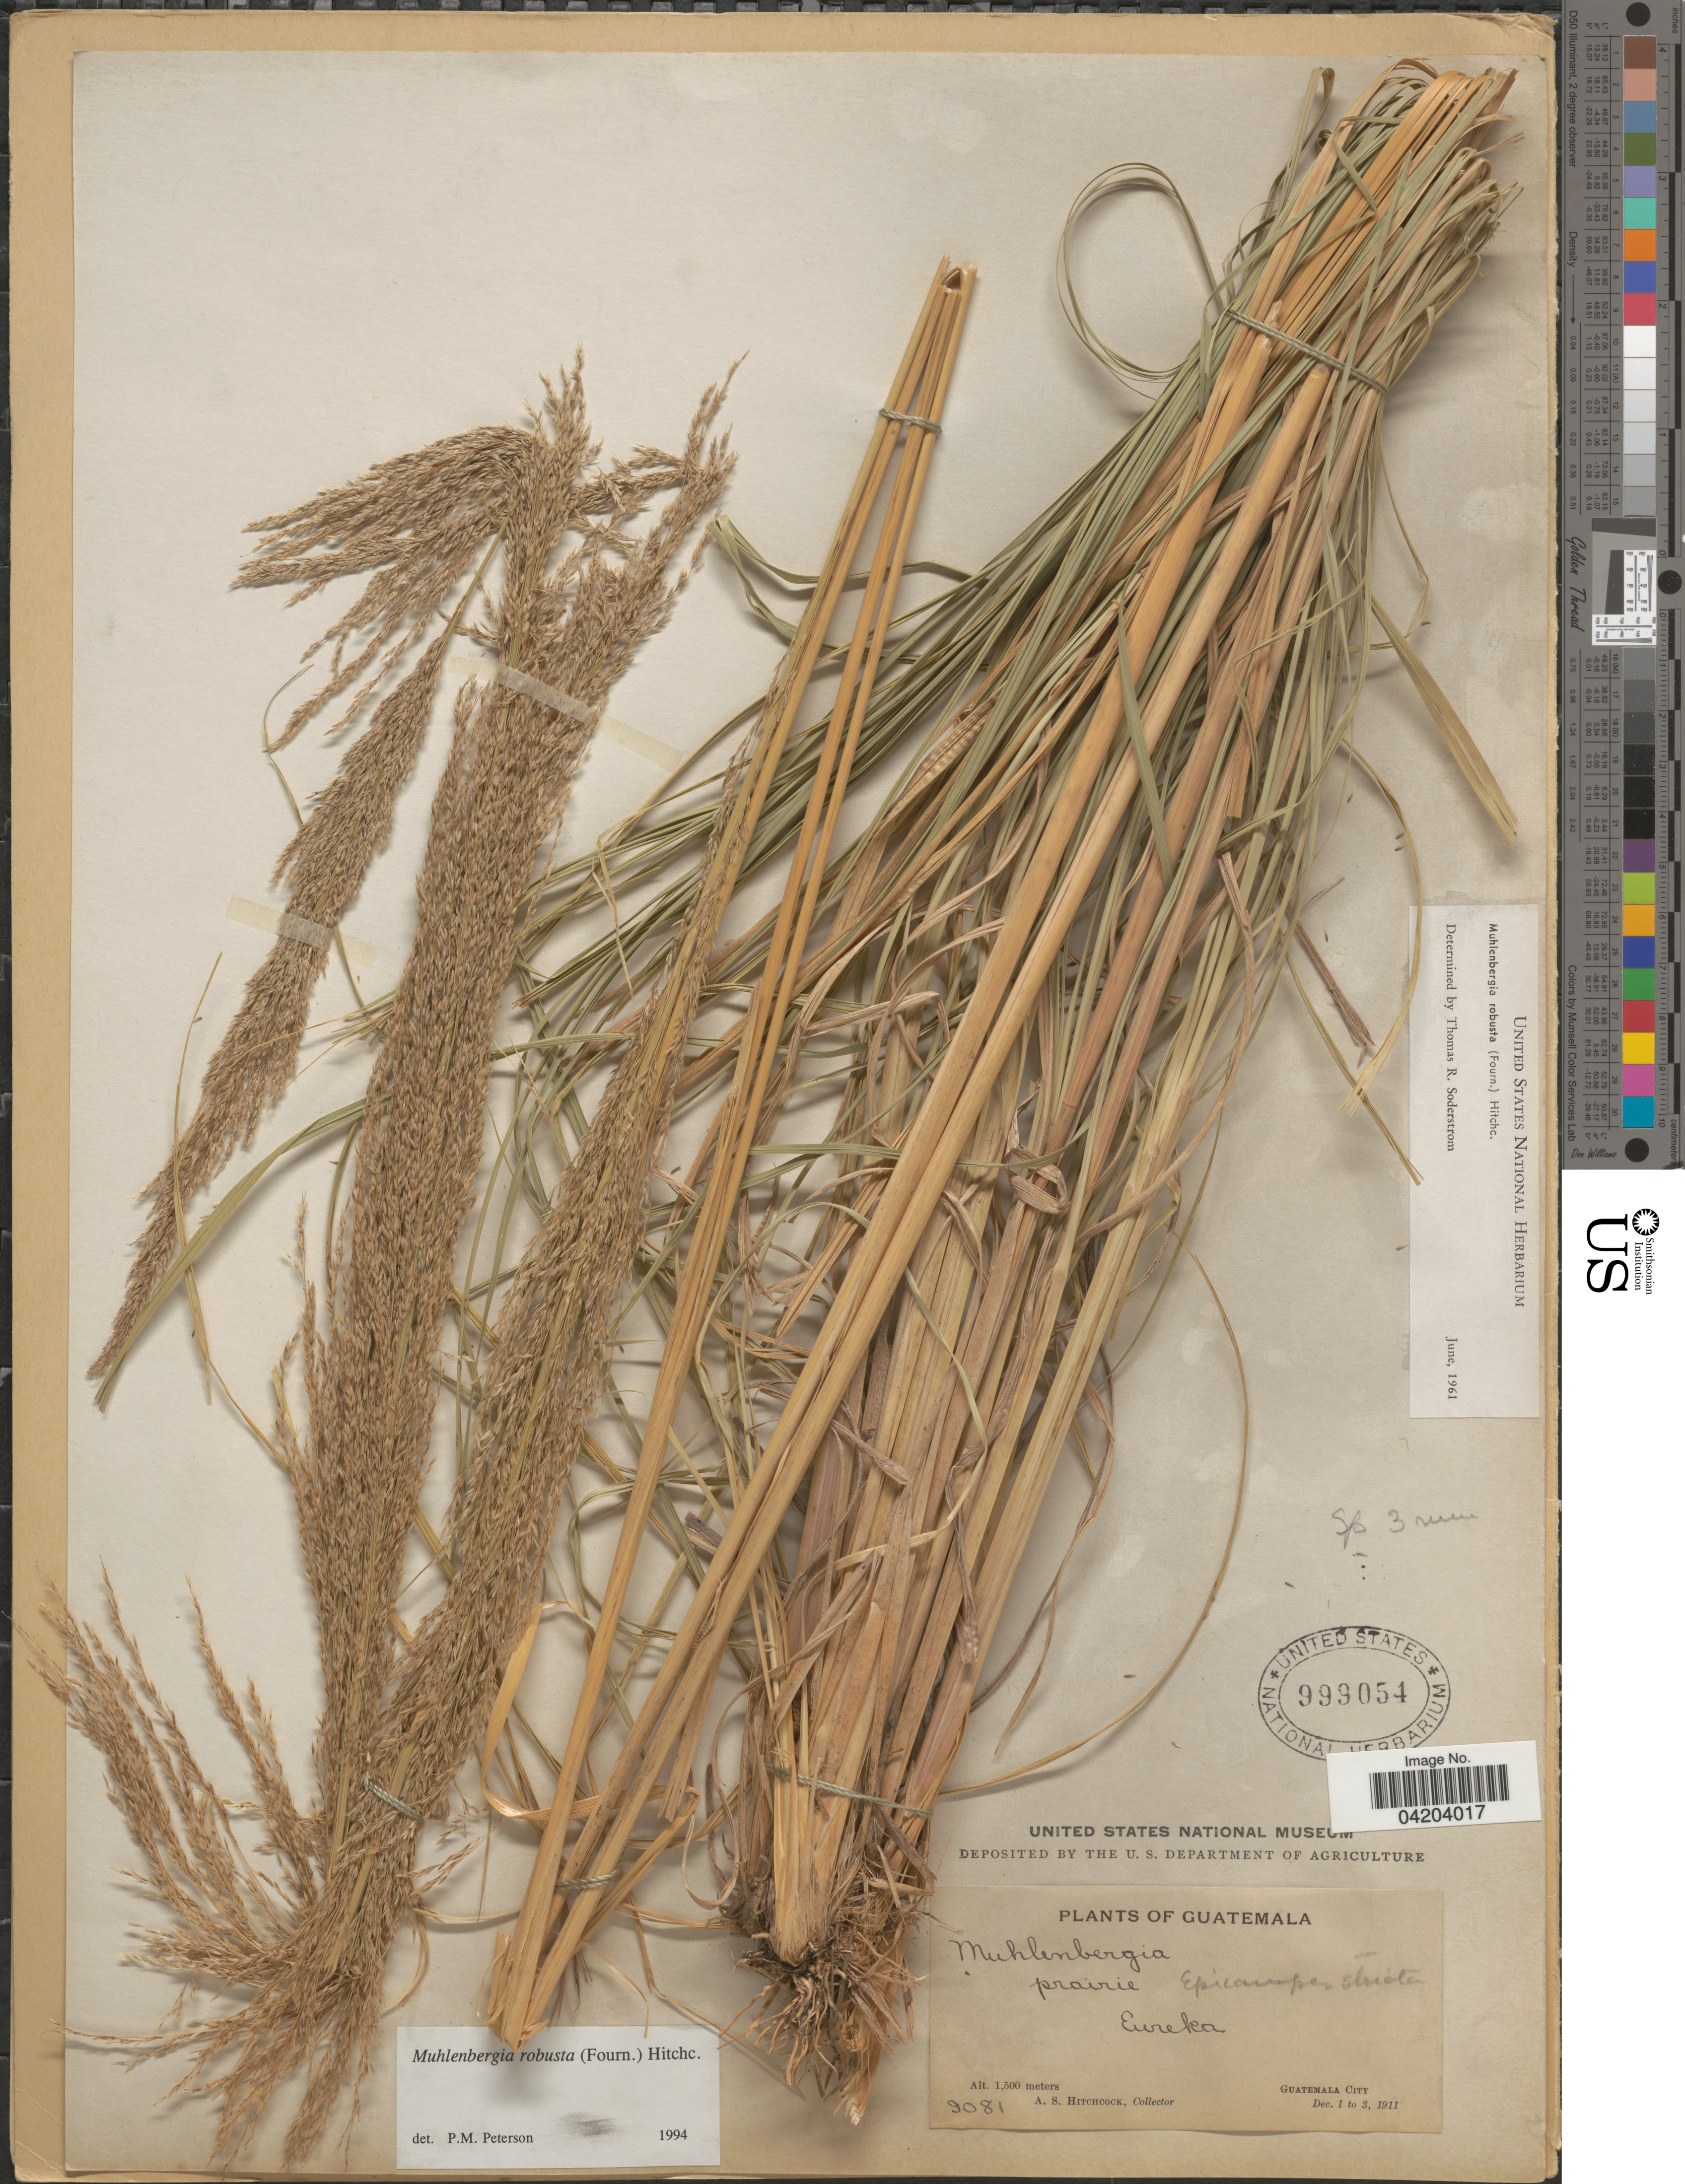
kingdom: Plantae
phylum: Tracheophyta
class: Liliopsida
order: Poales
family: Poaceae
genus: Muhlenbergia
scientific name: Muhlenbergia robusta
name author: (E. Fourn.) Hitchc.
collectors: A. S. Hitchcock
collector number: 9081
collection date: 1911-12-01/1911-12-03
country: Guatemala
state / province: Guatemala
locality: Eureka. Guatemala City.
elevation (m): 1500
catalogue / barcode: US 999054